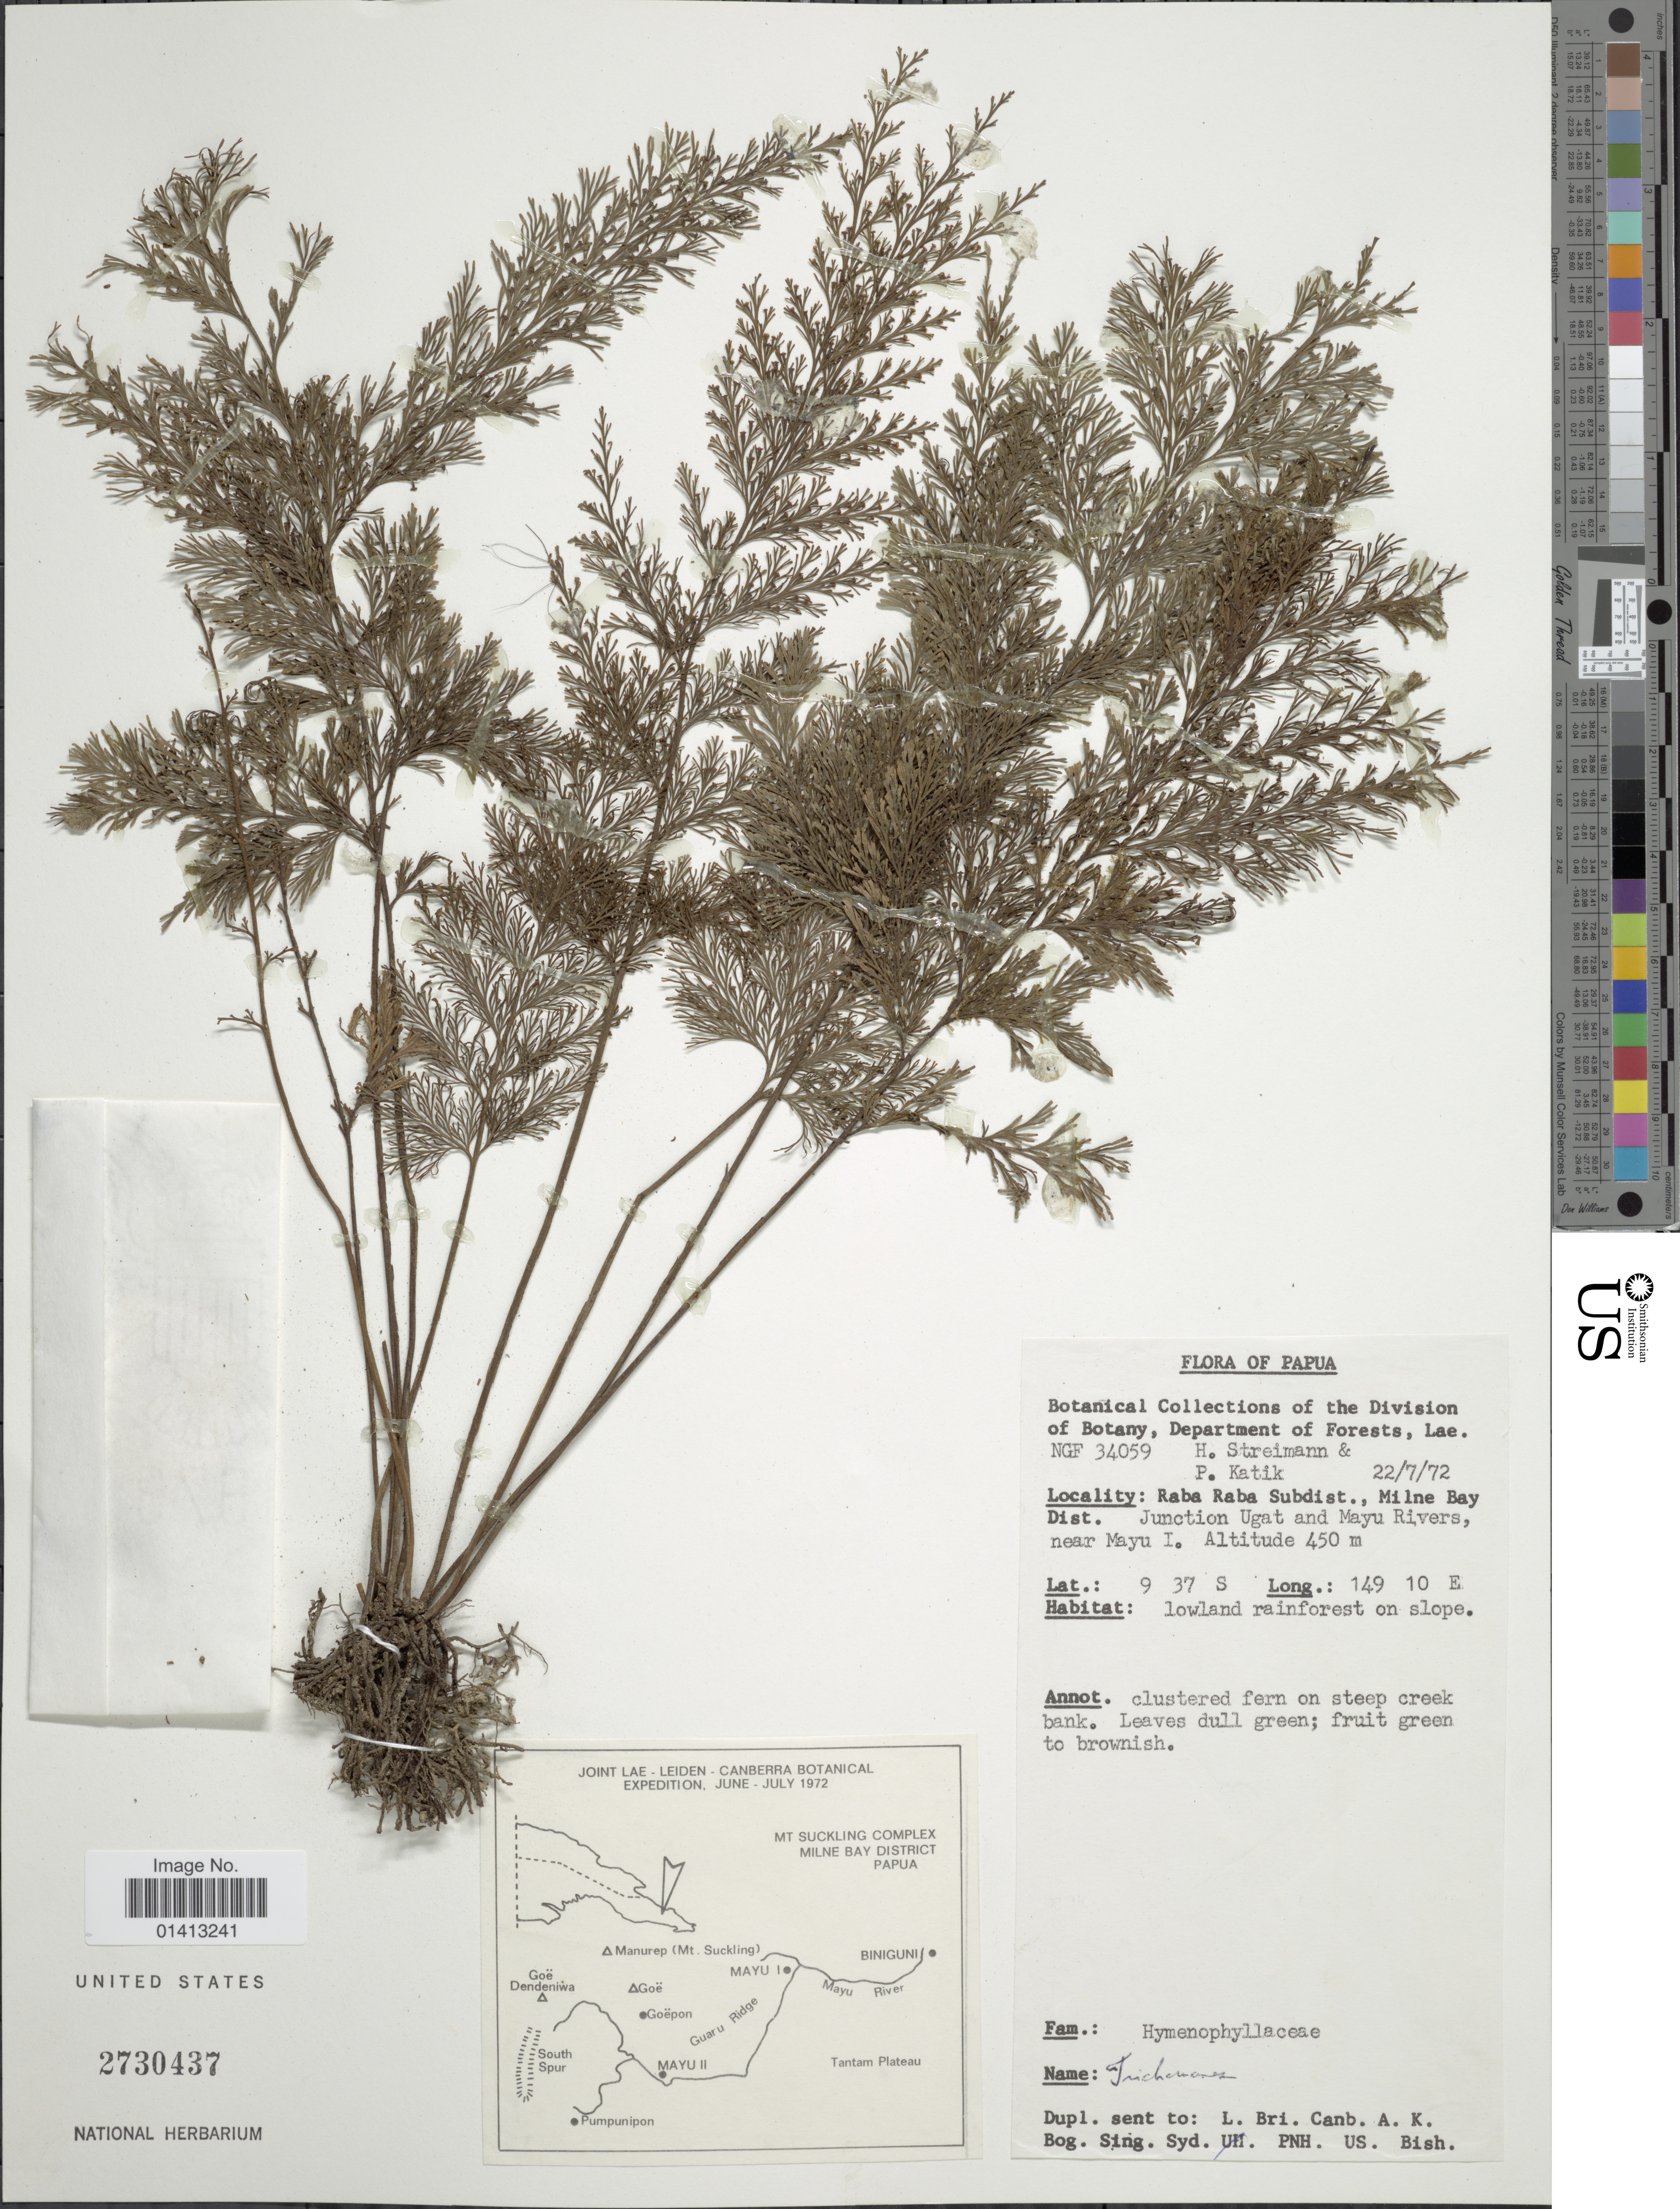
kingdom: Plantae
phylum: Tracheophyta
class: Polypodiopsida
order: Hymenophyllales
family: Hymenophyllaceae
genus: Crepidomanes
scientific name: Crepidomanes sp.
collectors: H. Streimann & P. Katik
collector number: NGF 34059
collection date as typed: Transcribed d/m/y: 22/7/72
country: Papua New Guinea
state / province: Milne Bay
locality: Raba Raba Subdist., Milne Bay Dist. Junction Ugat and Mayu Rivers, near Mayu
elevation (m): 450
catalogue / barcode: US 2730437